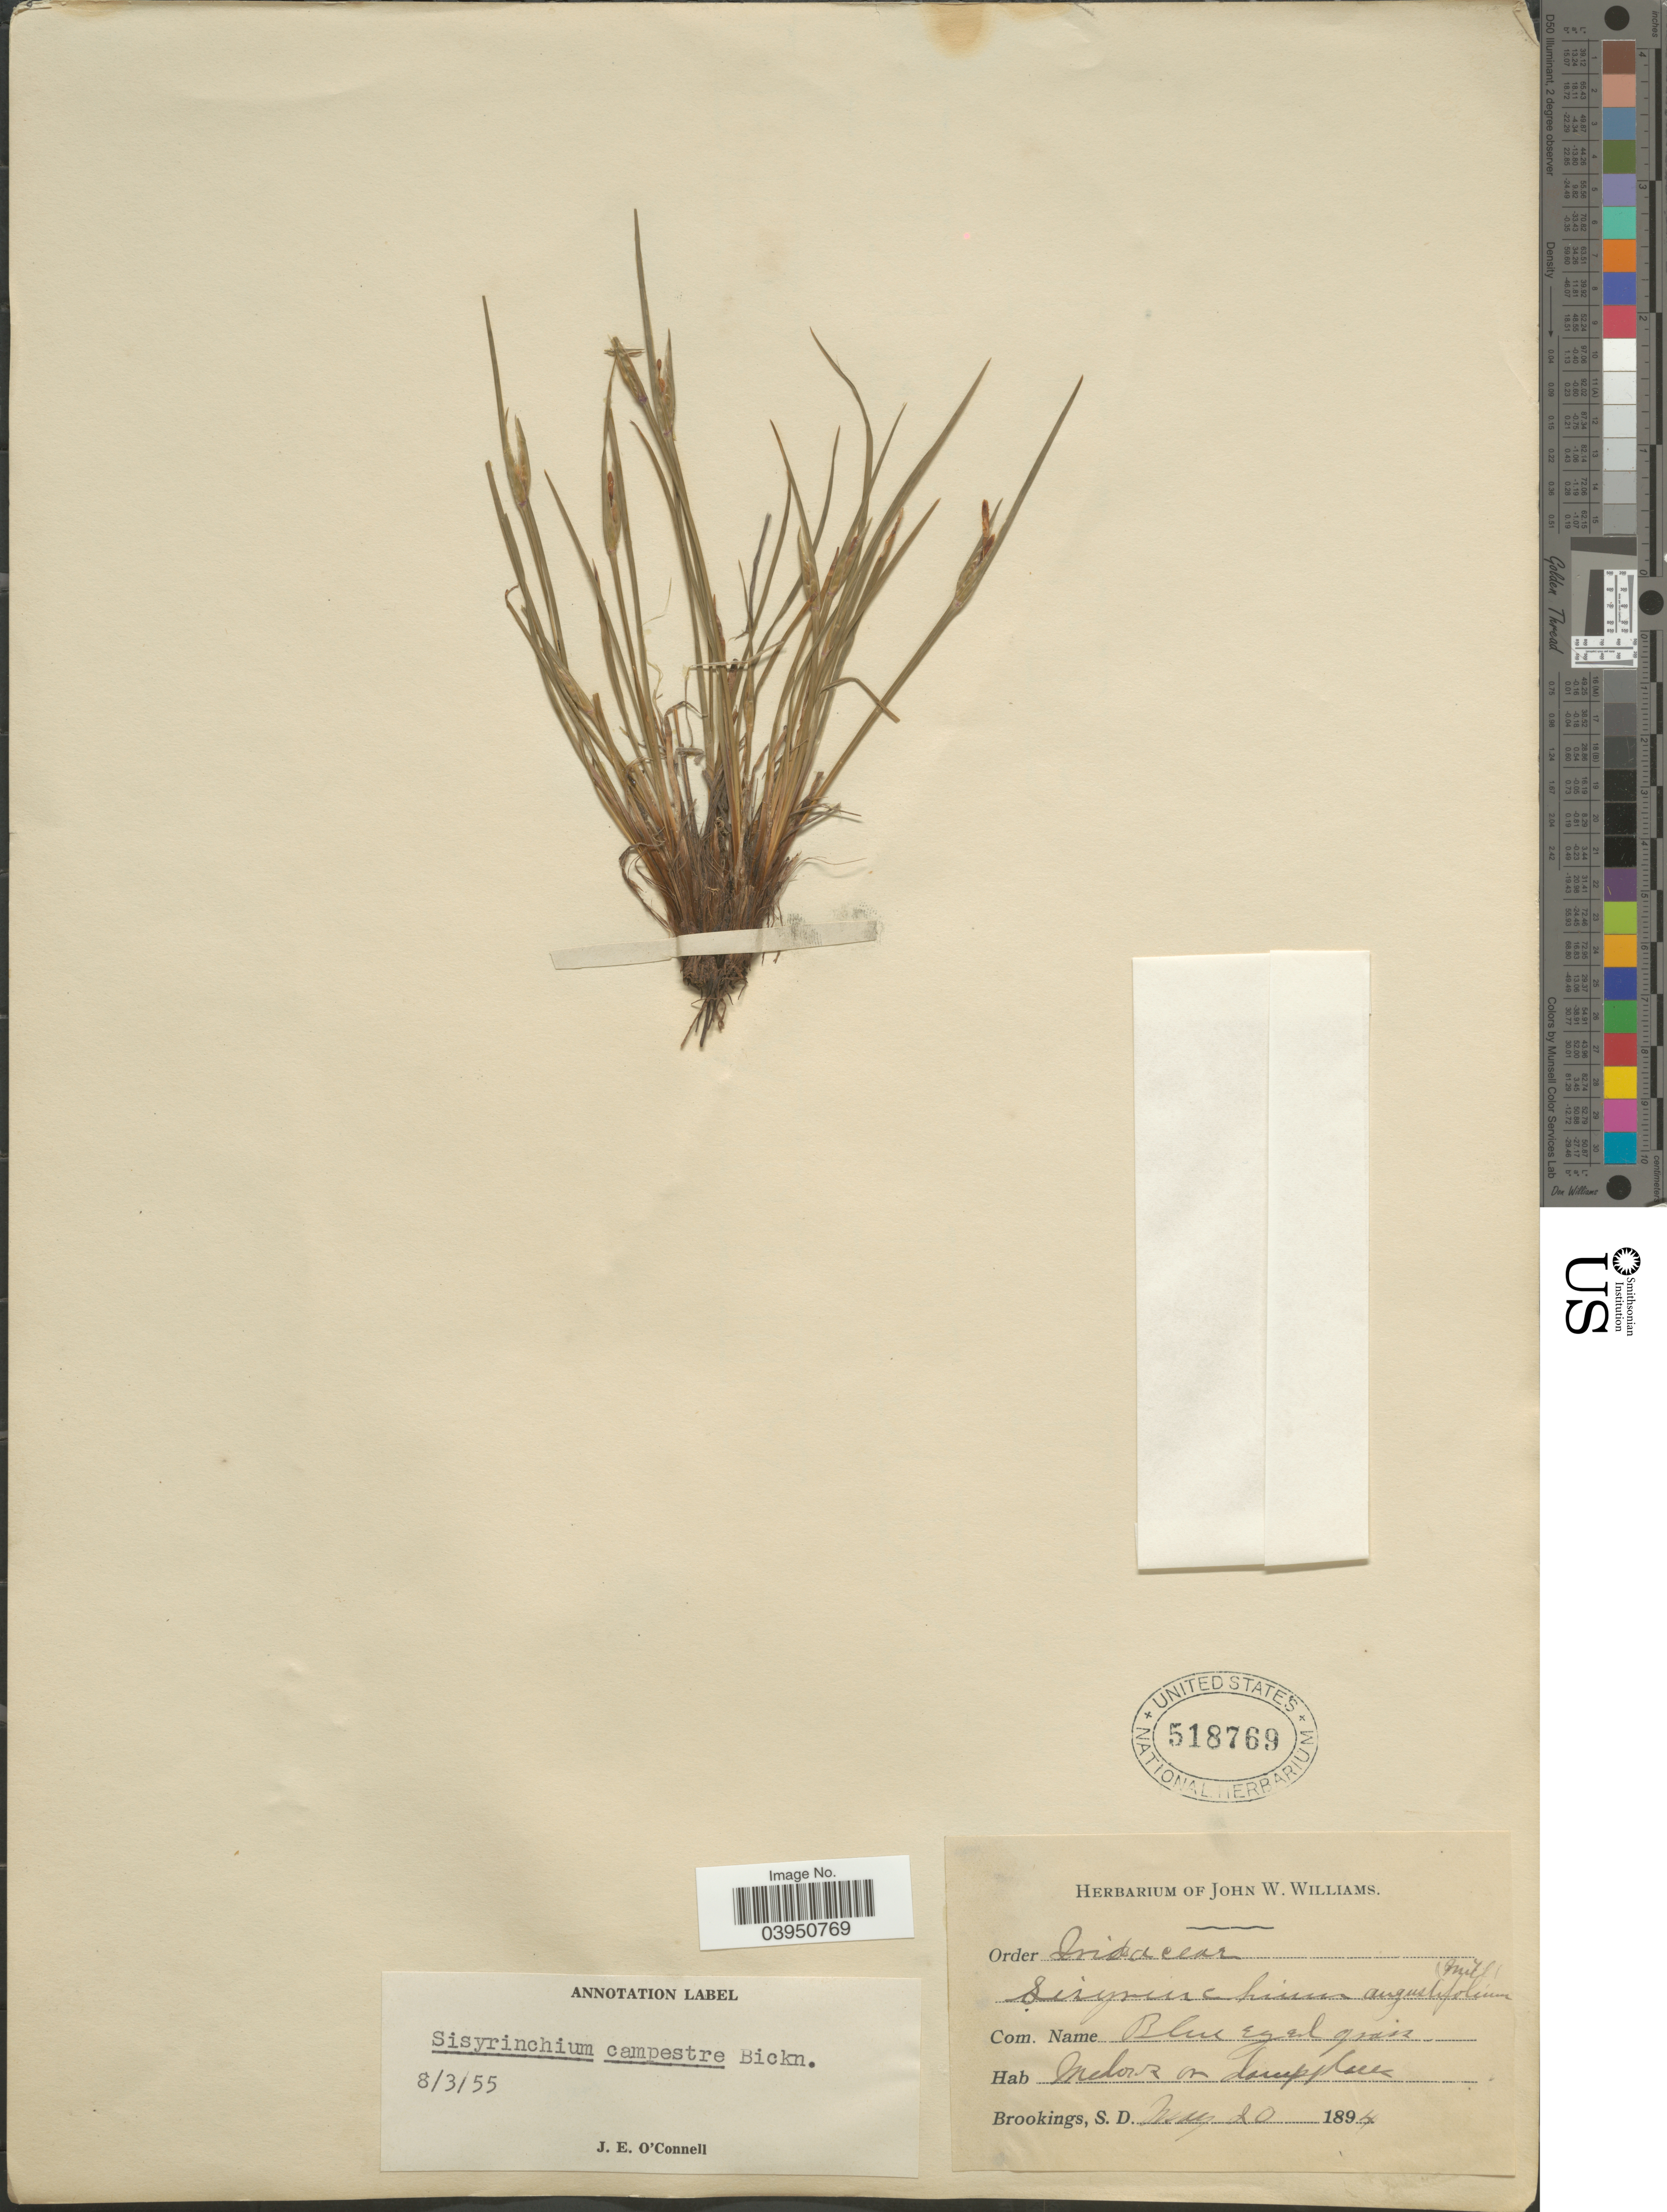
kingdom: Plantae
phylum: Tracheophyta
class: Liliopsida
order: Asparagales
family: Iridaceae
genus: Sisyrinchium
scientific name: Sisyrinchium campestre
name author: E.P. Bicknell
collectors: ex herb. of John W. Williams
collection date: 1894-05-20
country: United States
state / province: South Dakota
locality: Brookings.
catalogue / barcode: US 518769